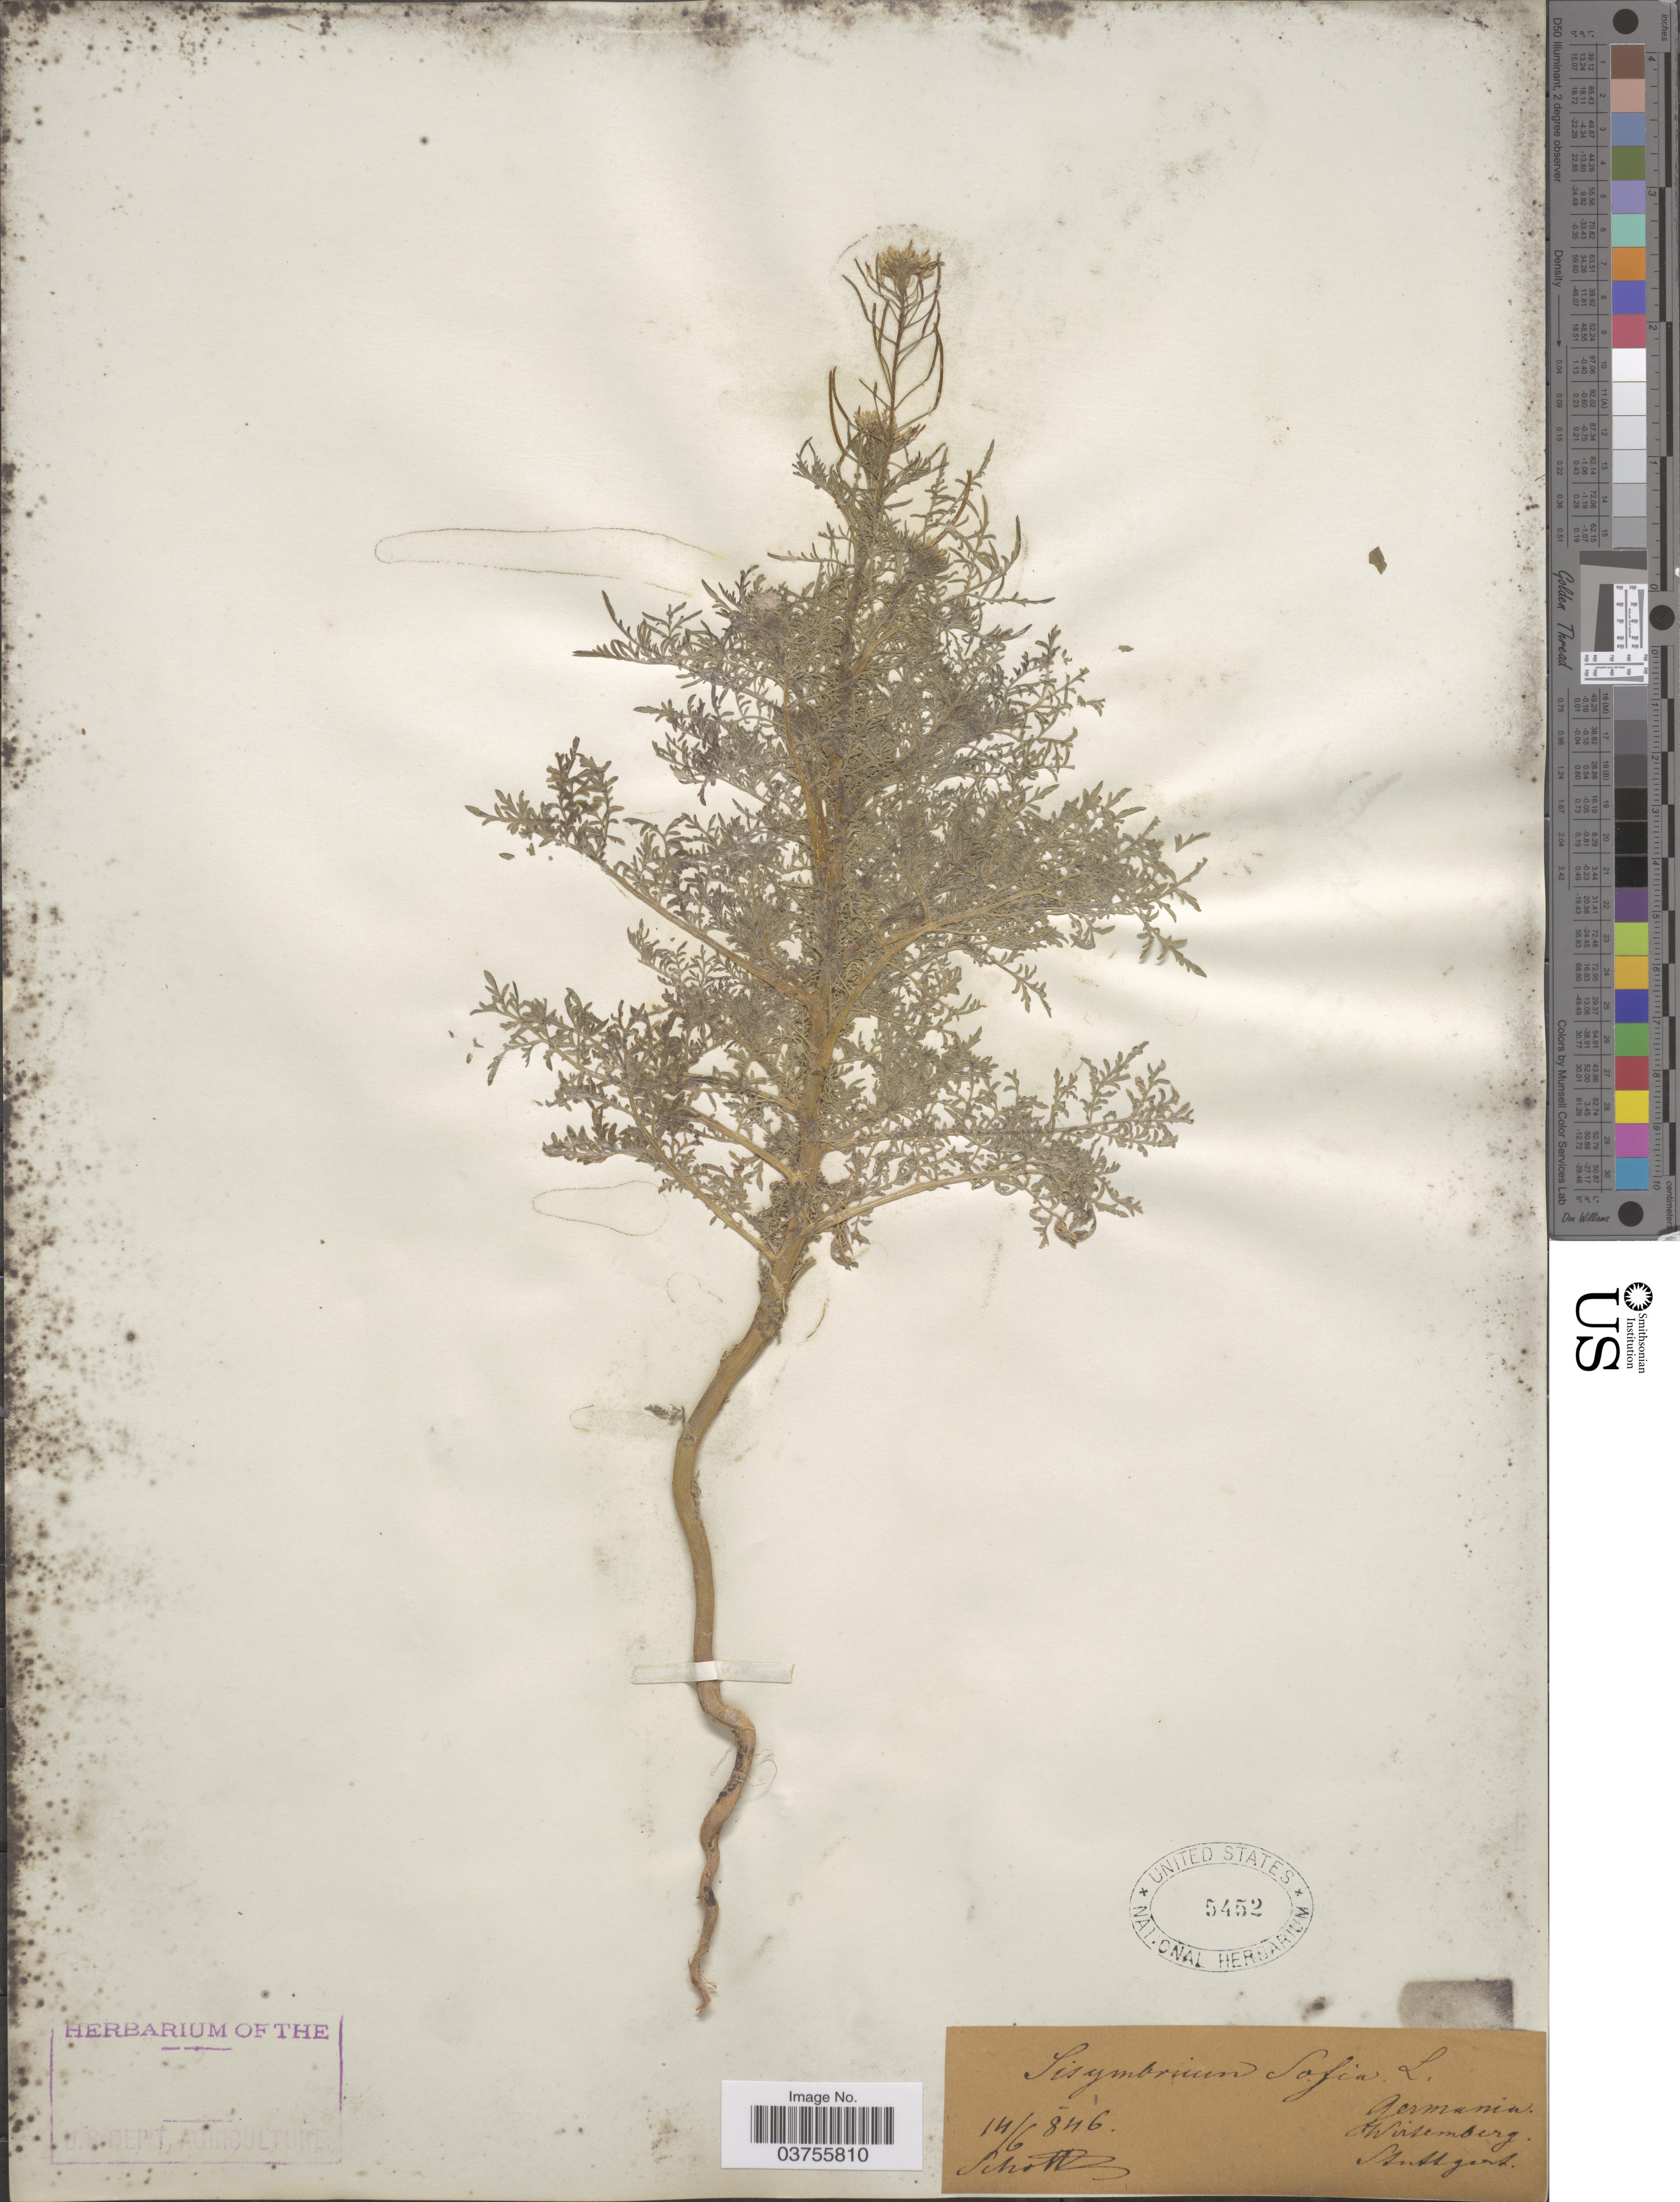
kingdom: Plantae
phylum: Tracheophyta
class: Magnoliopsida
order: Brassicales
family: Brassicaceae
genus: Sophia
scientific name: Sophia sophia (L.) Britton nom. illeg. (tautonym)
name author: (L.) Britton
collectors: Schott, --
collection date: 1846-06-14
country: Germany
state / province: Baden-Württemberg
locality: Wirtemberg. Stuttgart.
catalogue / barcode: US 5452